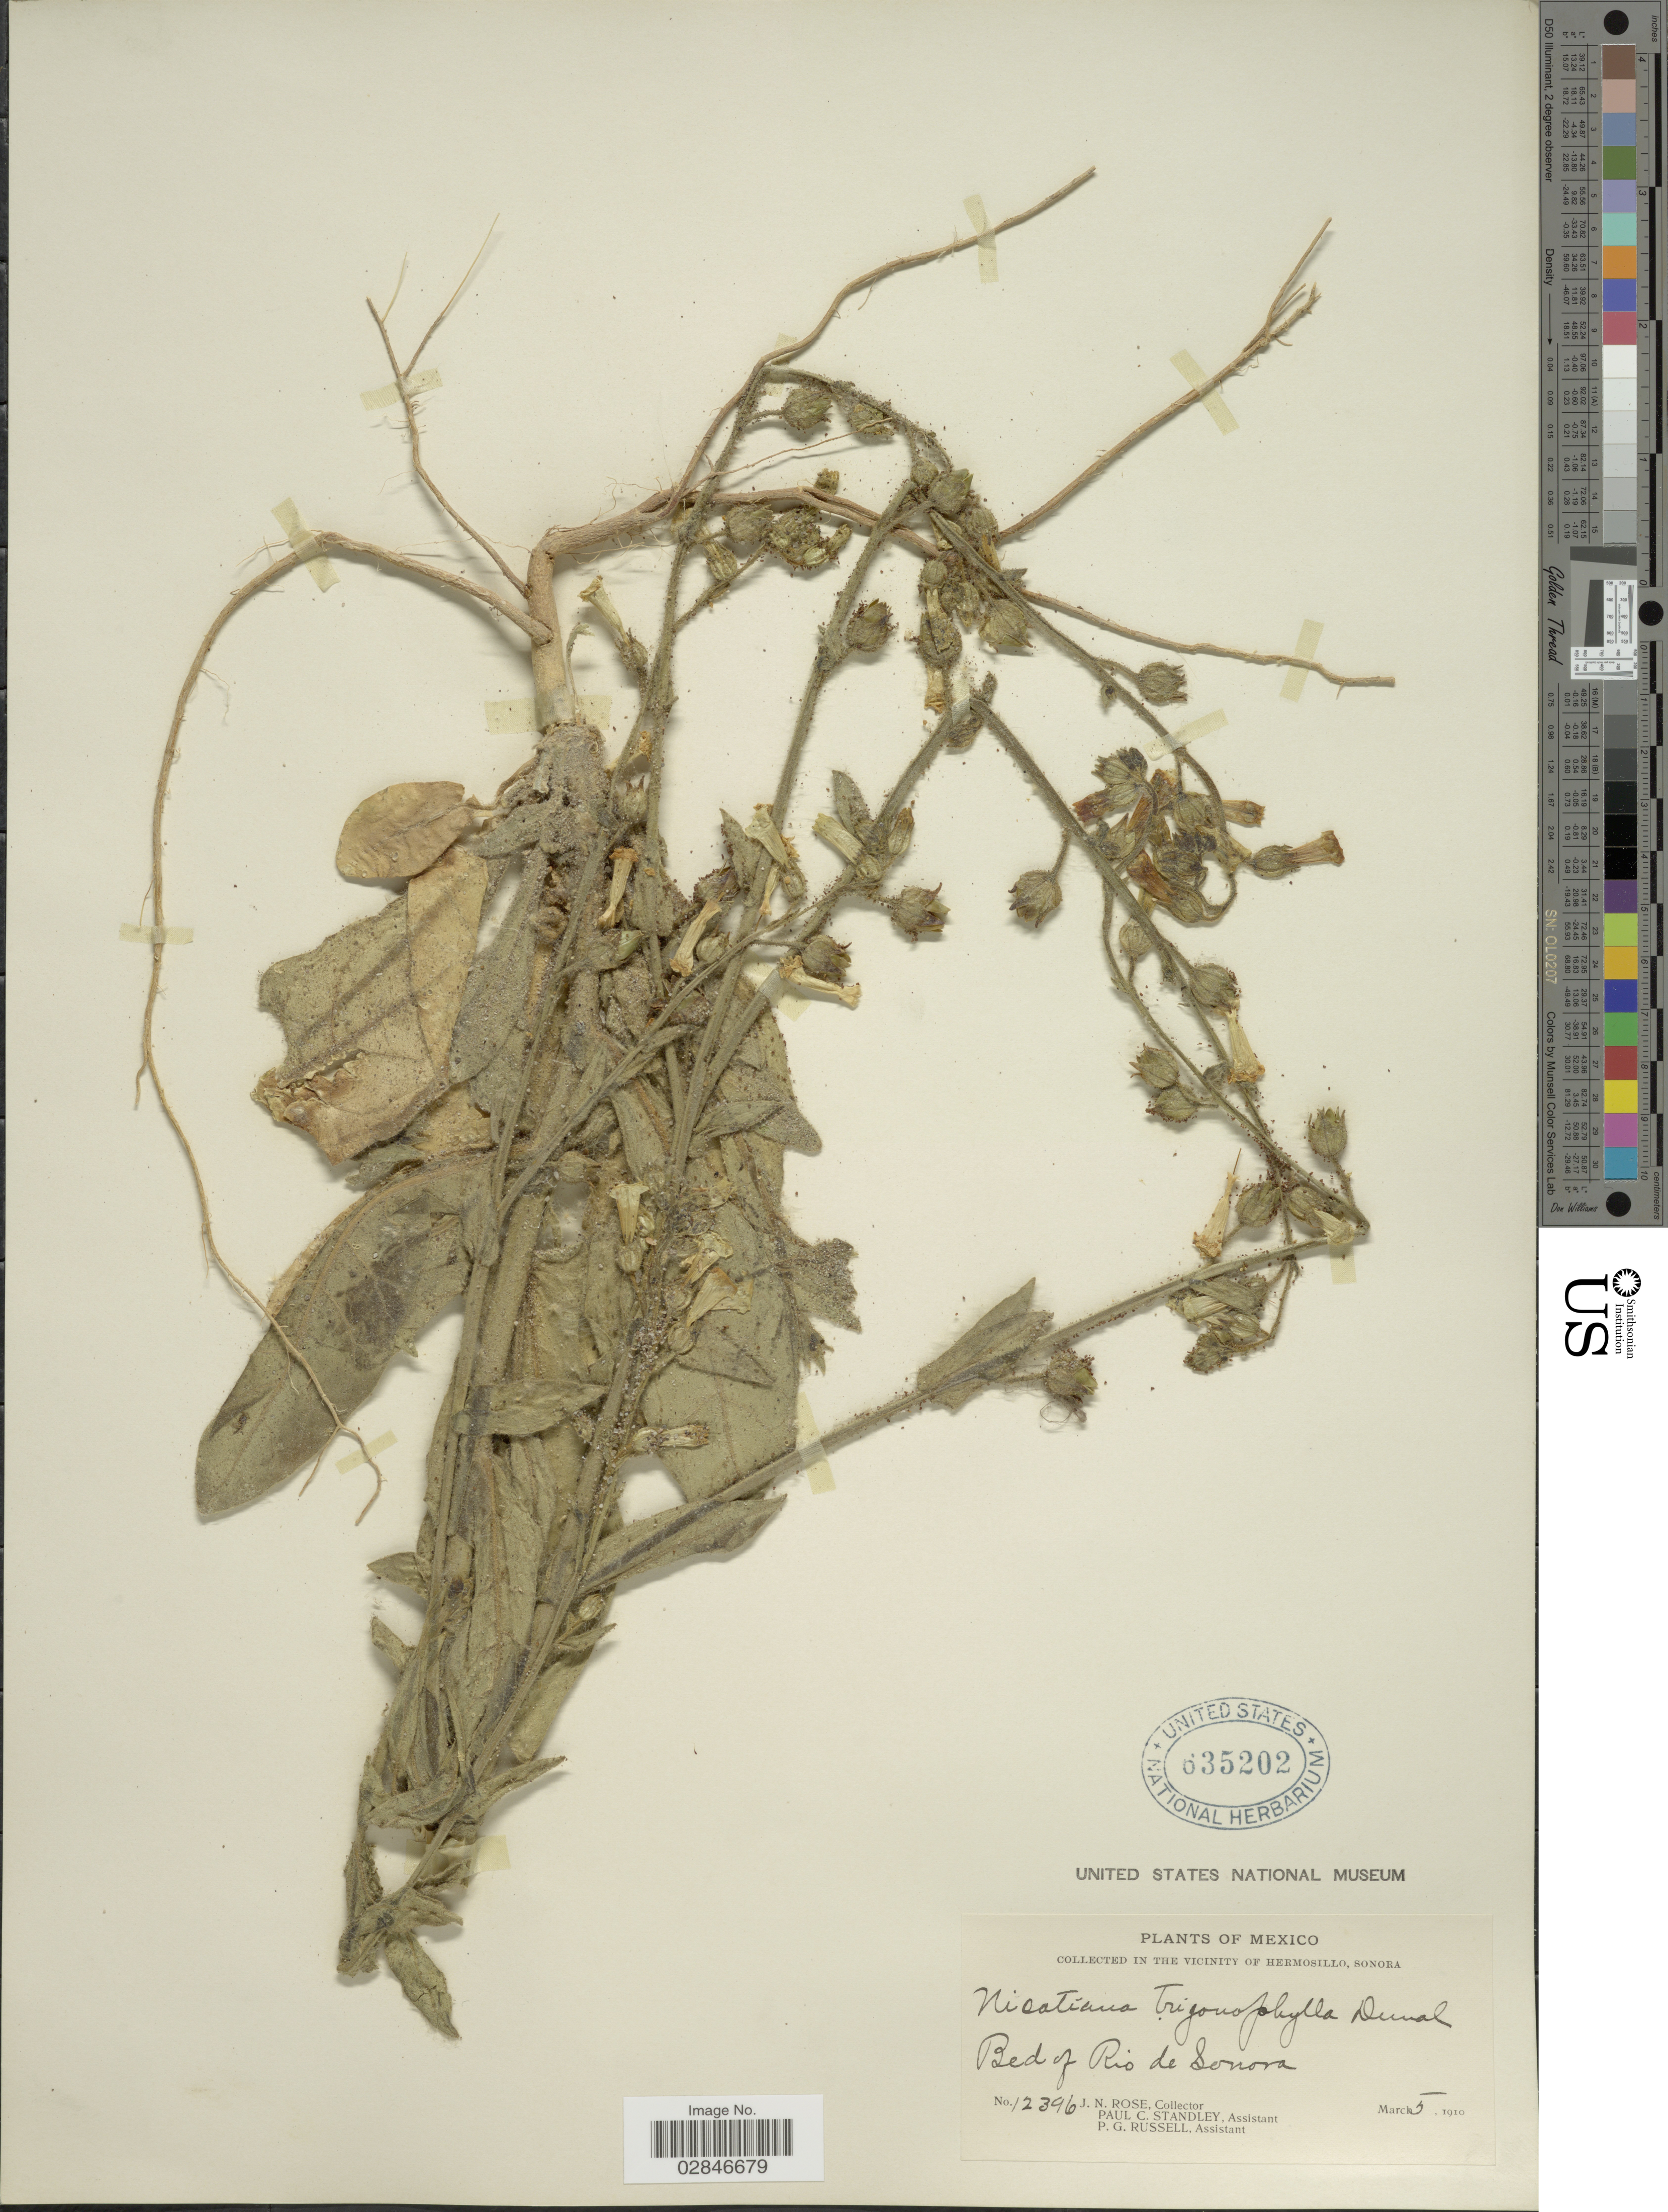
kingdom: Plantae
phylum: Tracheophyta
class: Magnoliopsida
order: Solanales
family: Solanaceae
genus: Nicotiana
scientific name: Nicotiana trigonophylla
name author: Dunal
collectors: J. N. Rose, P. C. Standley & P. G. Russell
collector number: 12396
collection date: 1910-03-05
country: Mexico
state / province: Sonora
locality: In the vicinity of Hermosillo, Bed of Rio de Sonora.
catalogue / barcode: US 635202